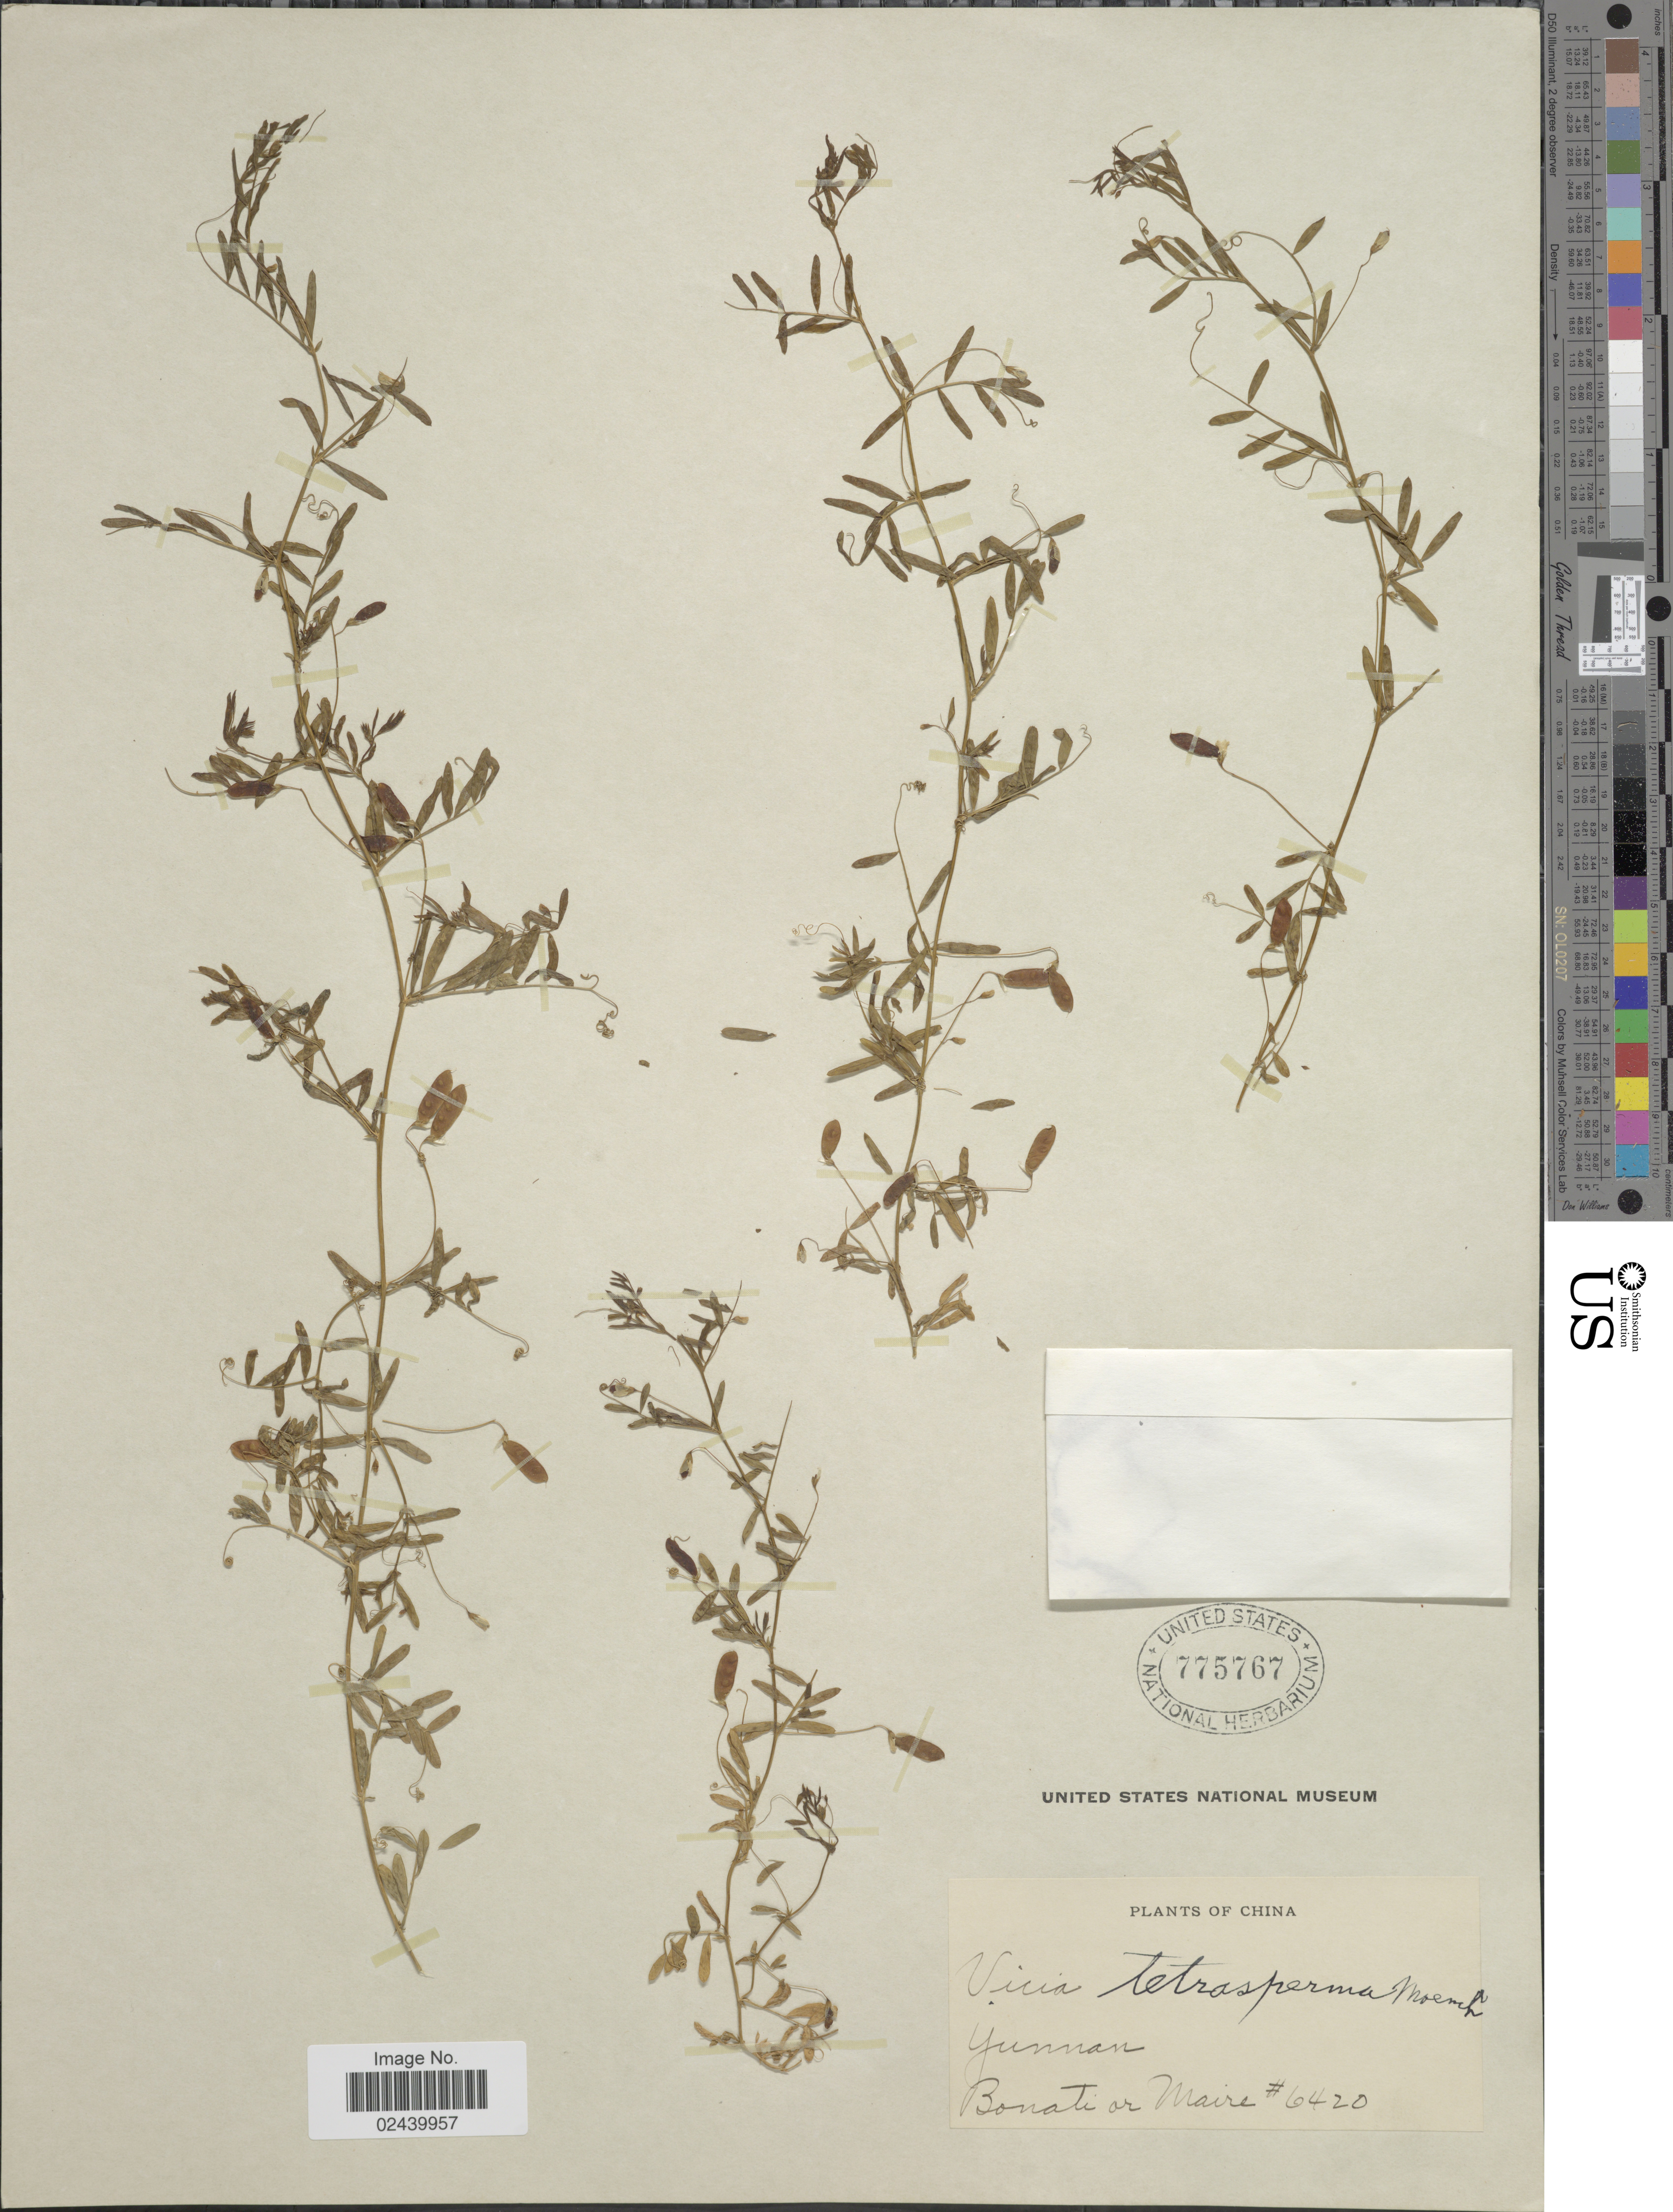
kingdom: Plantae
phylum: Tracheophyta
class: Magnoliopsida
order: Fabales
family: Fabaceae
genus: Vicia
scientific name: Vicia tetrasperma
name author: (L.) Schreb.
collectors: -. Bonati & Maire, --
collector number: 6420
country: China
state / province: Yunnan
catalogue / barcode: US 775767